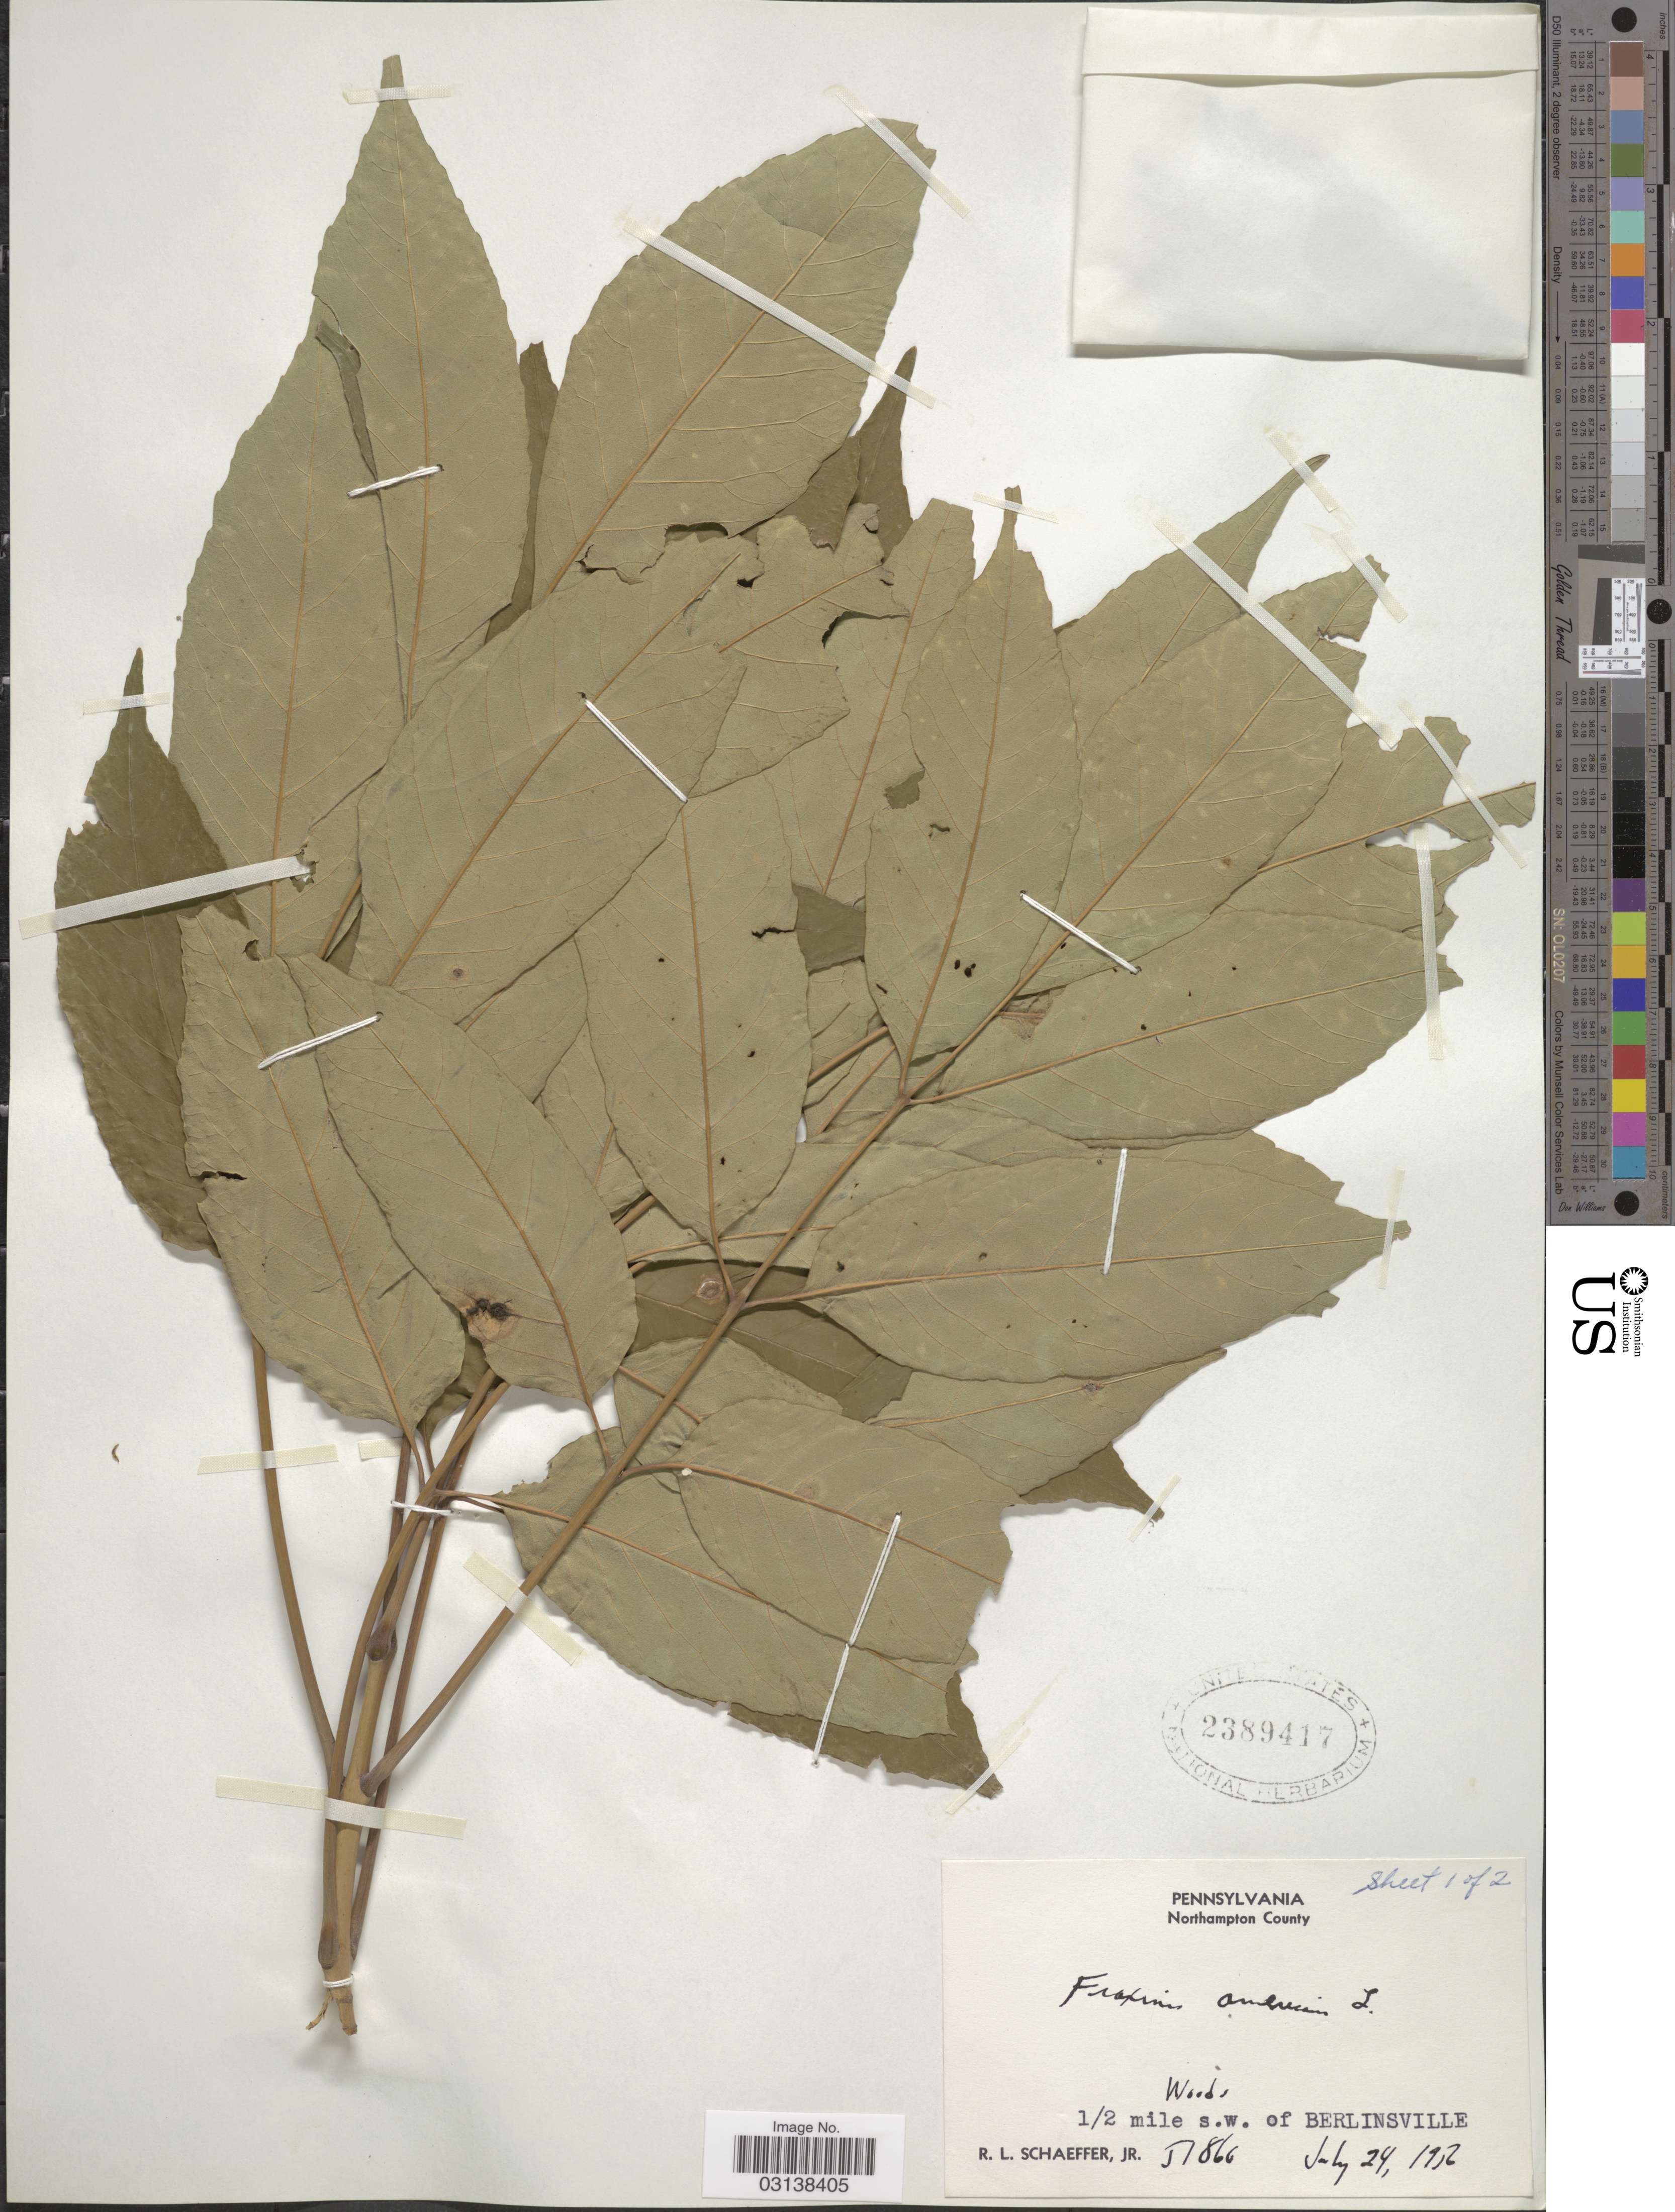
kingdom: Plantae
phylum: Tracheophyta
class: Magnoliopsida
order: Lamiales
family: Oleaceae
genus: Fraxinus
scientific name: Fraxinus americana var. biltmoreana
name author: (Beadle) J.W. Wright ex Fernald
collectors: R. L. Schaeffer Jr.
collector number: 51866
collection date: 1916-07-24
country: United States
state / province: Pennsylvania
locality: Northampton County, ½ mile s.w. of Berlinsville.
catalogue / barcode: US 2389417